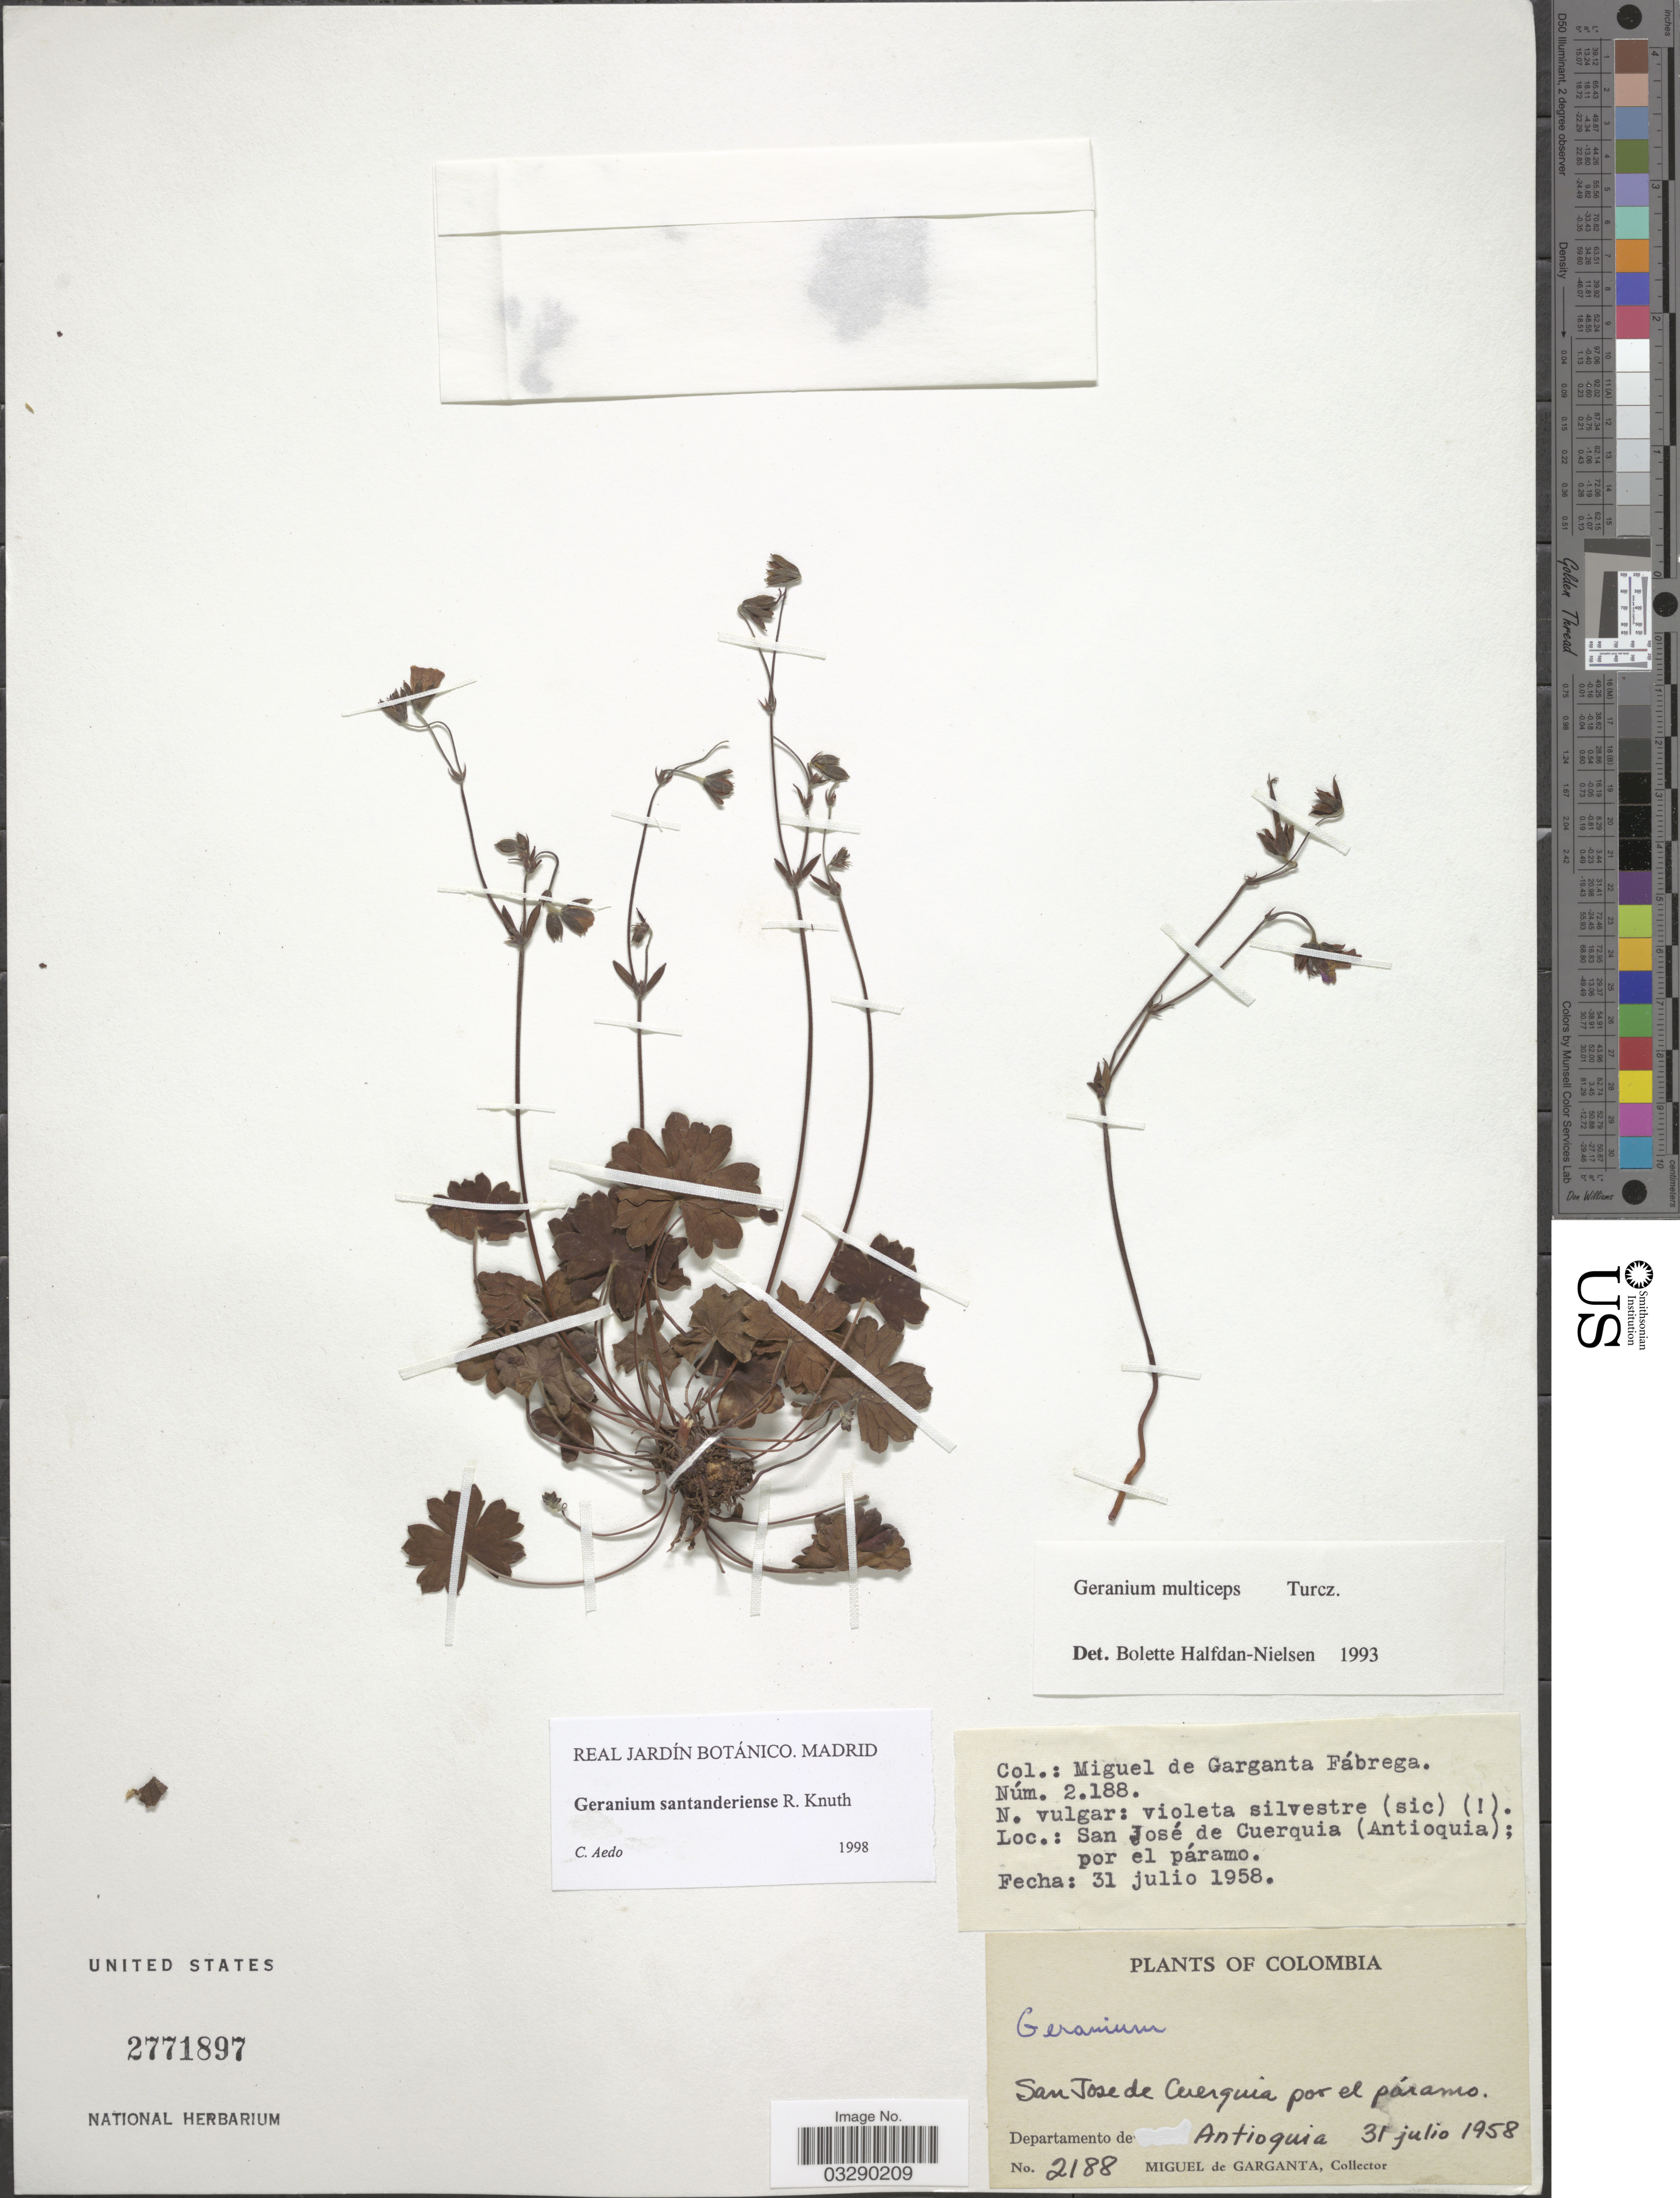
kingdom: Plantae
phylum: Tracheophyta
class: Magnoliopsida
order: Geraniales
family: Geraniaceae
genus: Geranium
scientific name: Geranium santanderiense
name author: R. Knuth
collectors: M. Garganta-Fábrega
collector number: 2188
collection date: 1958-07-31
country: Colombia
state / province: Antioquia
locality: San Jose de Cuerquia por el páramo. Departamento de Antioquia.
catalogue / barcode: US 2771897